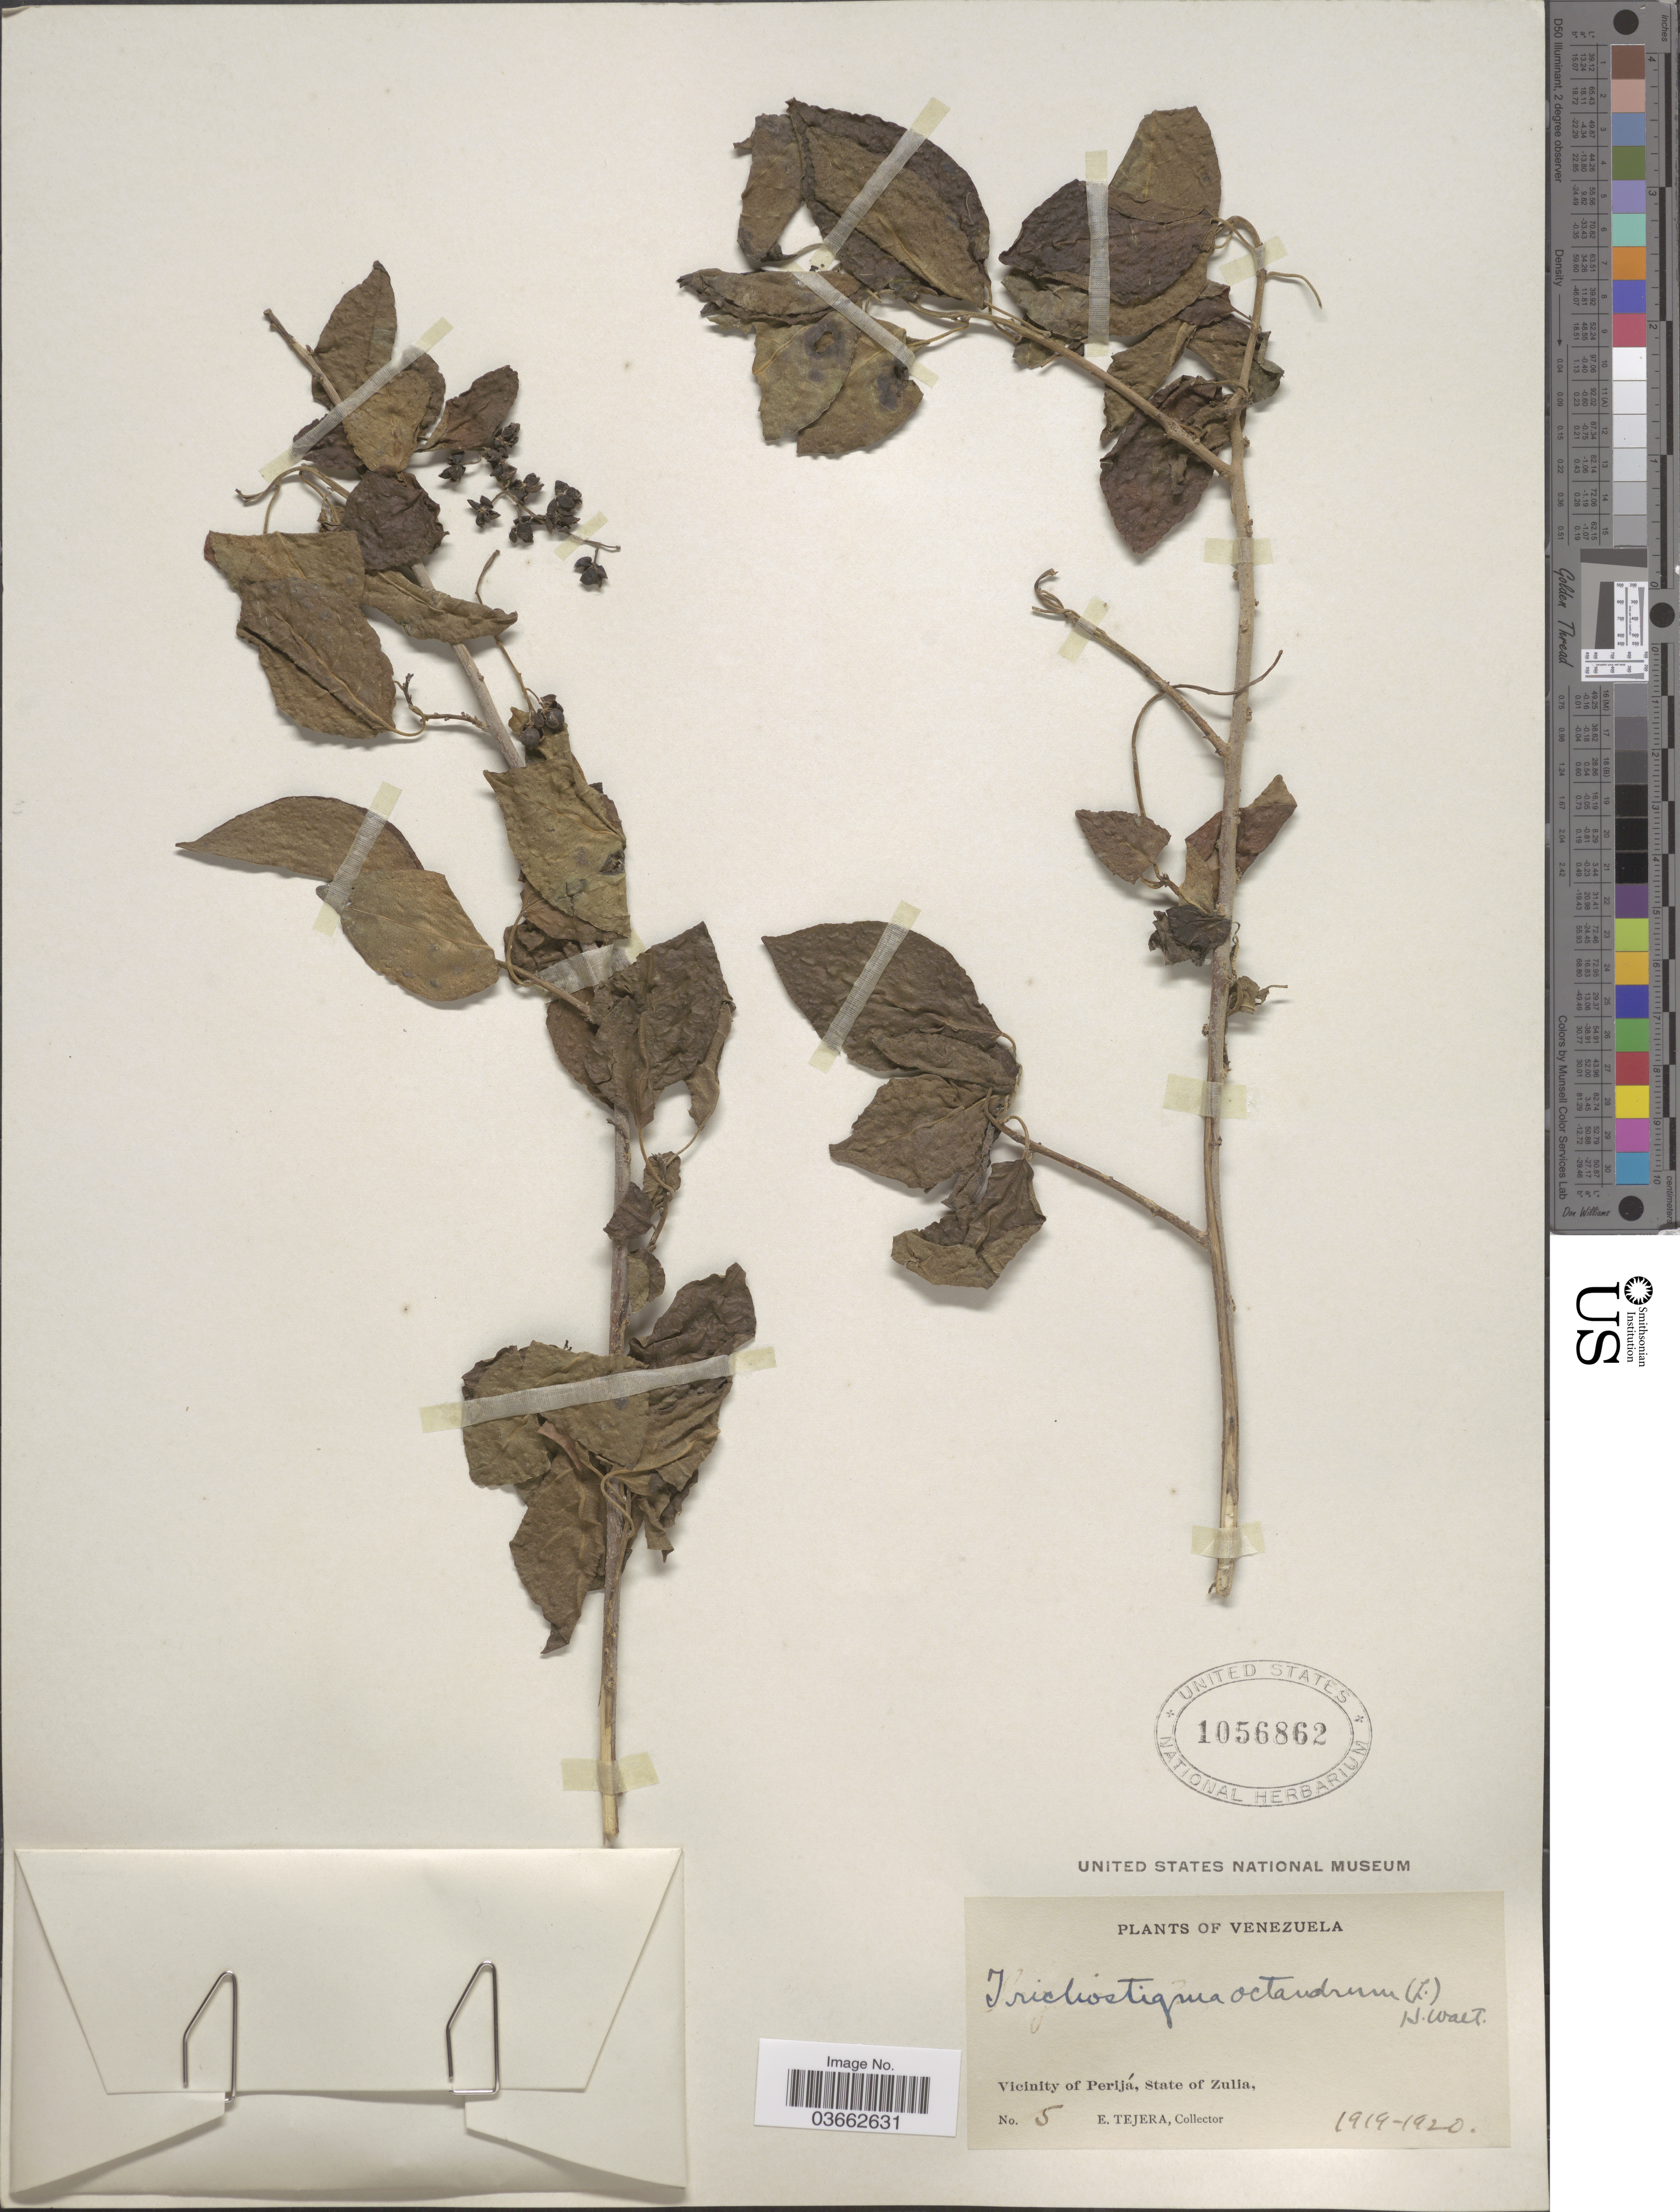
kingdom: Plantae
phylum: Tracheophyta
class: Magnoliopsida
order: Caryophyllales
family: Phytolaccaceae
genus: Trichostigma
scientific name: Trichostigma octandrum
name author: (L.) H. Walter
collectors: E. Tejera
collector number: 5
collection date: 1919/1920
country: Venezuela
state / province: Zulia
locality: Vicinity of Perijá.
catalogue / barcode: US 1056862